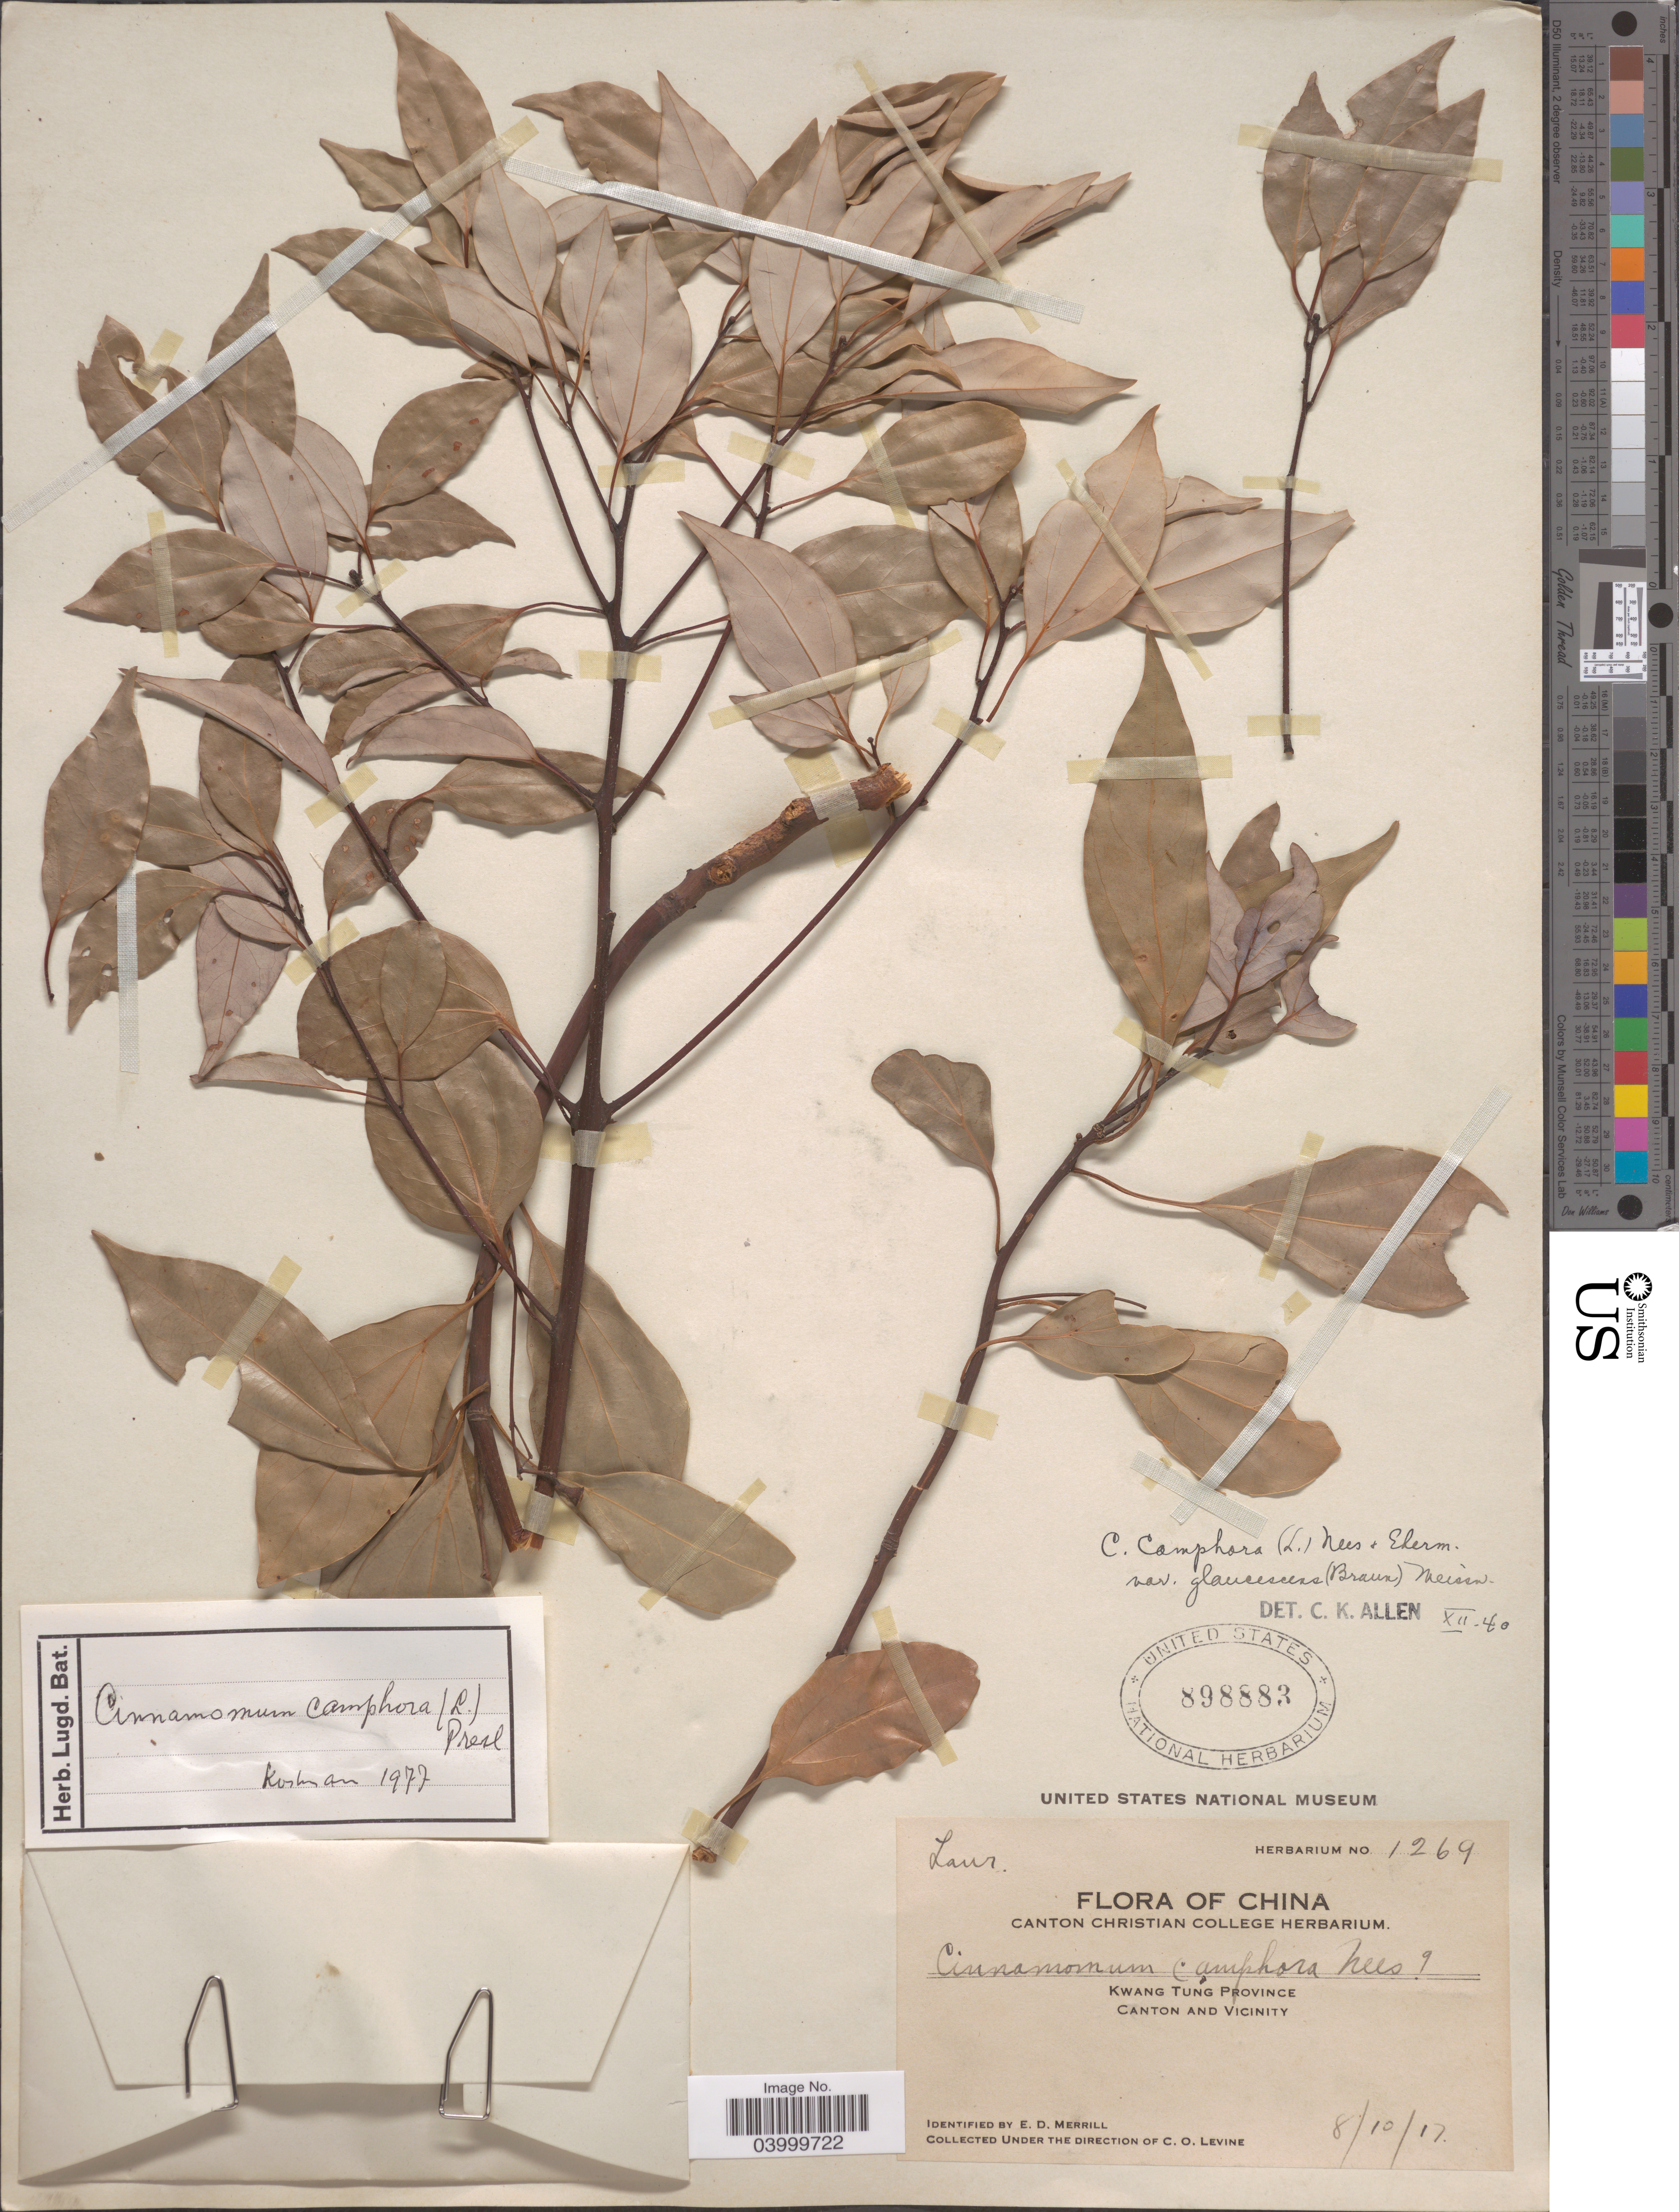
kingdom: Plantae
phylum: Tracheophyta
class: Magnoliopsida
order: Laurales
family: Lauraceae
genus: Cinnamomum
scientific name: Cinnamomum camphora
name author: (L.) J. Presl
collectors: C. O. Levine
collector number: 1269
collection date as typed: Transcribed d/m/y: 8/10/17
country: China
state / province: Guangdong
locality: Kwang Tung Province. Canton and Vicinity.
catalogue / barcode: US 898883